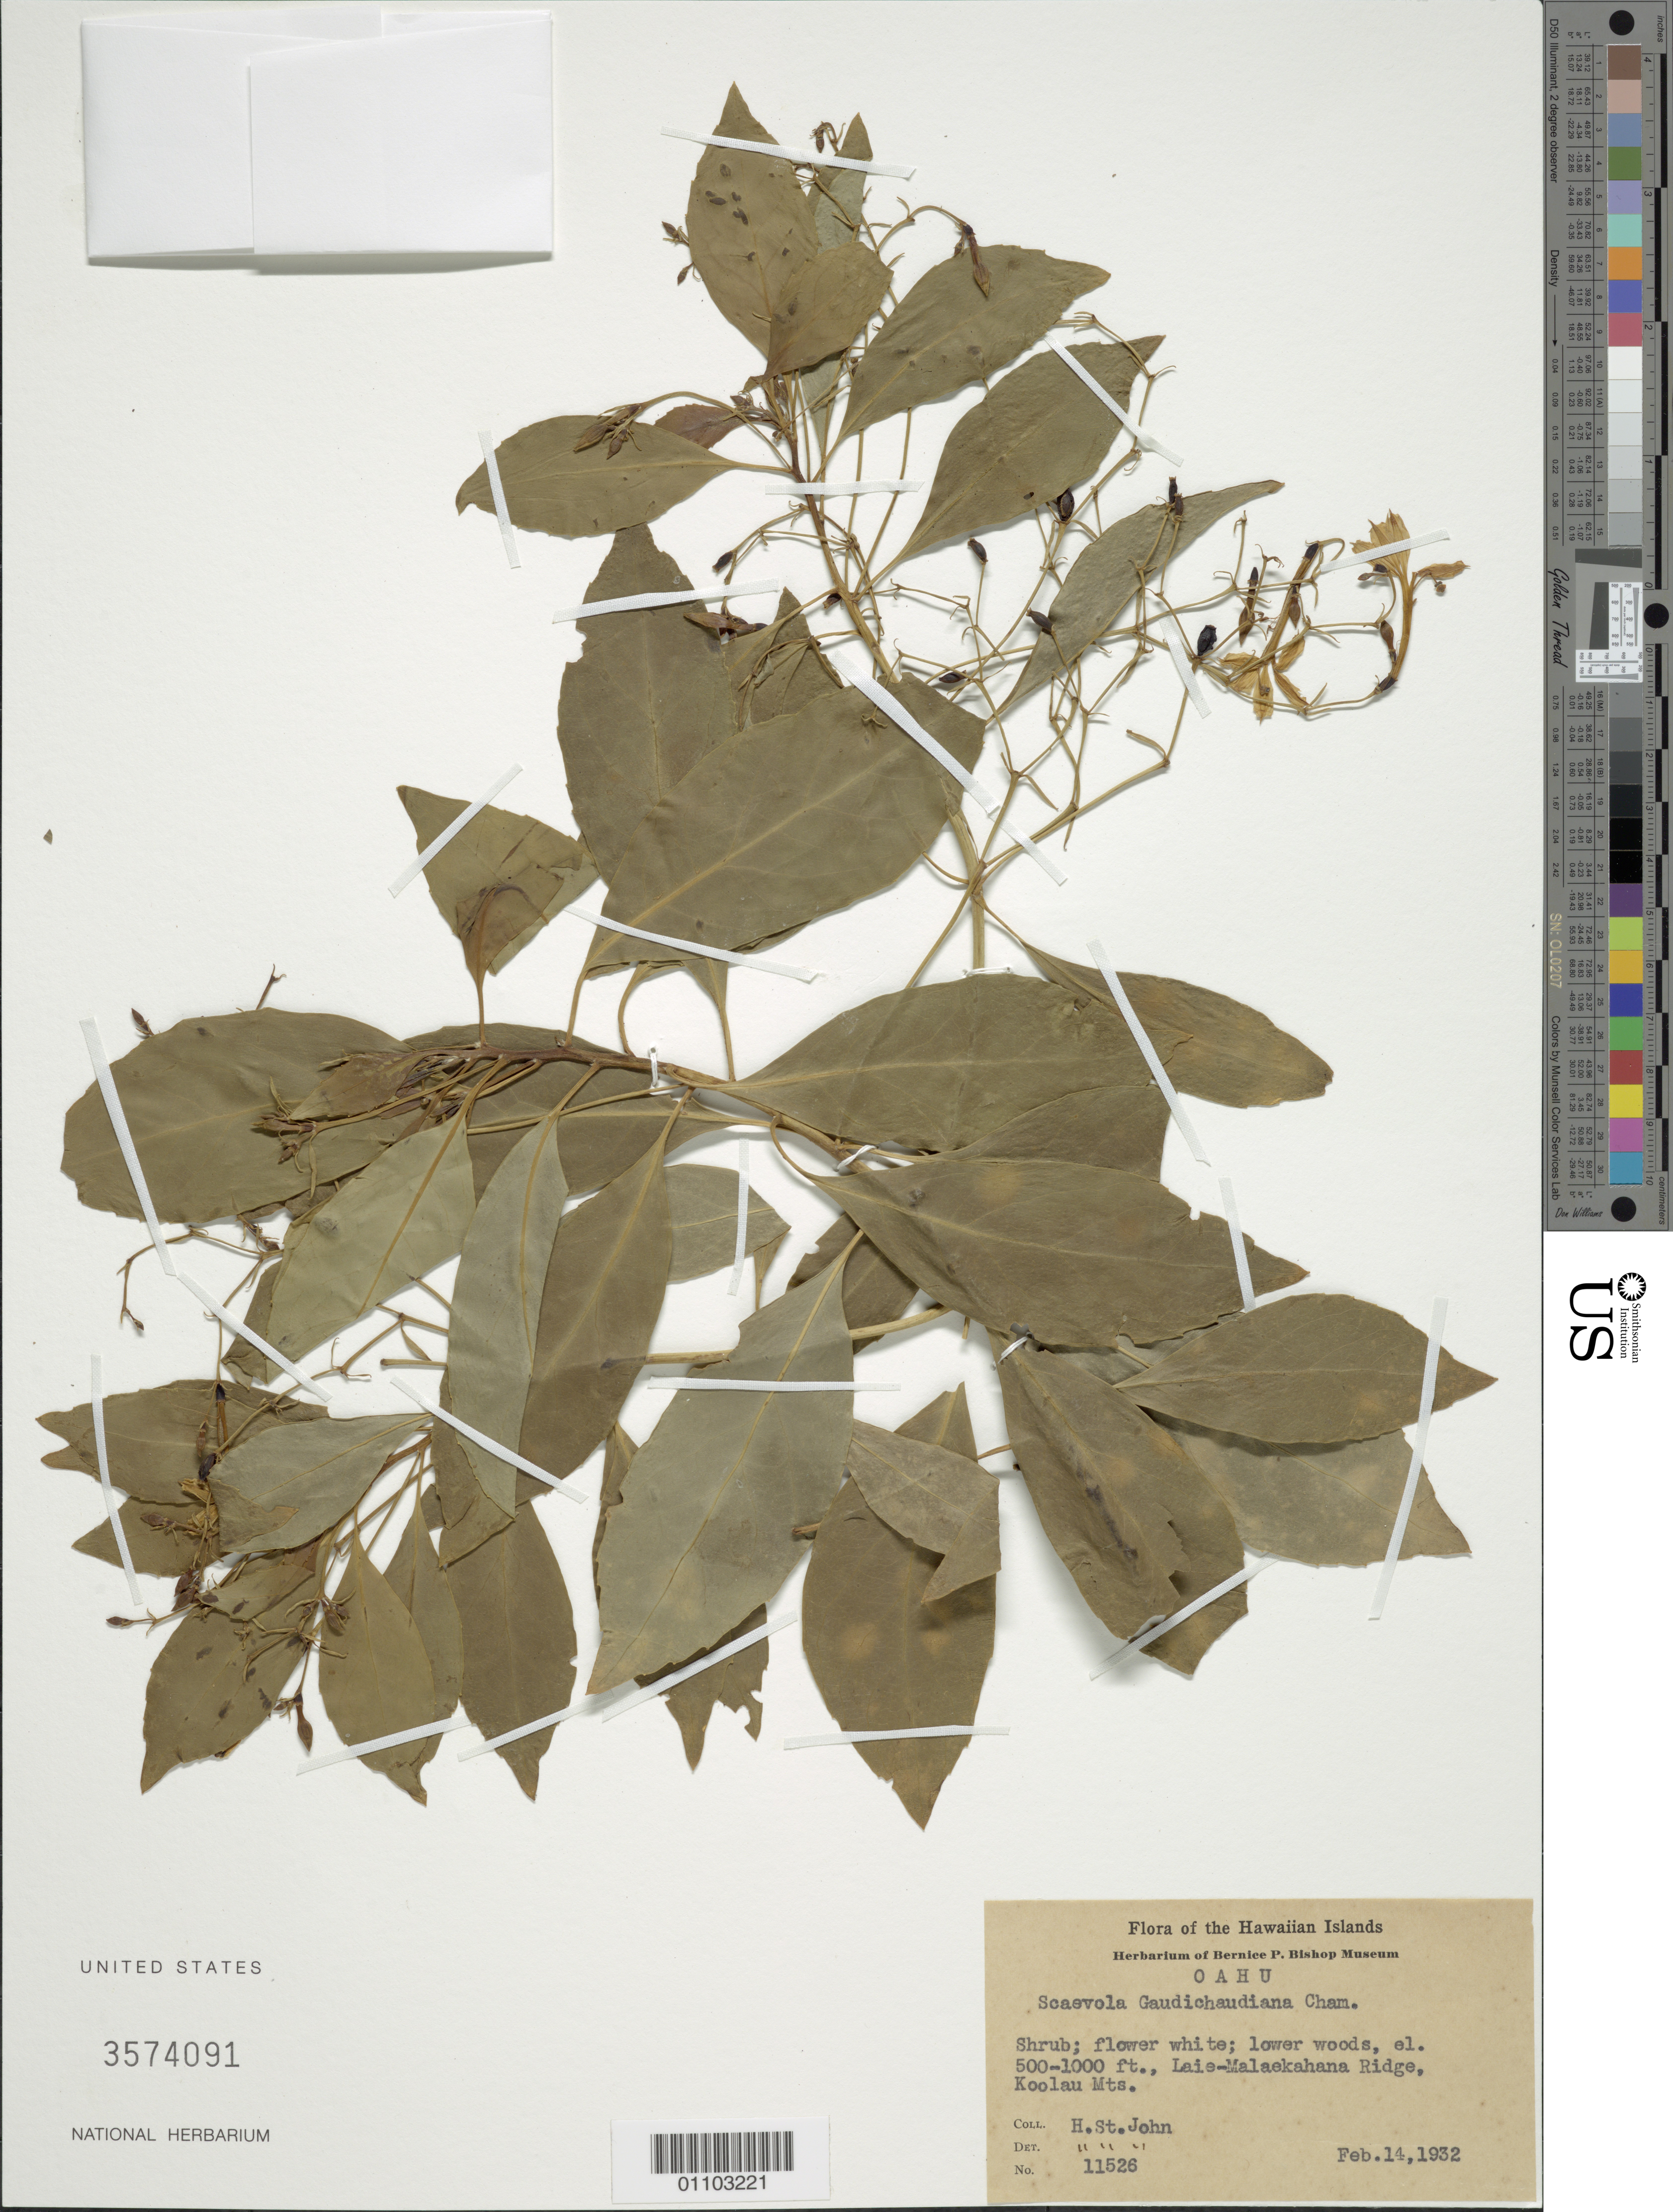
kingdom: Plantae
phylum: Tracheophyta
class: Magnoliopsida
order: Asterales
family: Goodeniaceae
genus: Scaevola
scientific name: Scaevola gaudichaudiana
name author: Cham.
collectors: H. St. John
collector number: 11526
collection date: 1932-02-14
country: United States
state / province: Hawaii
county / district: Honolulu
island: Oahu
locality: Laie-Malaekahana Ridge, Koolau Mountains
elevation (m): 152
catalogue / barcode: US 3574091